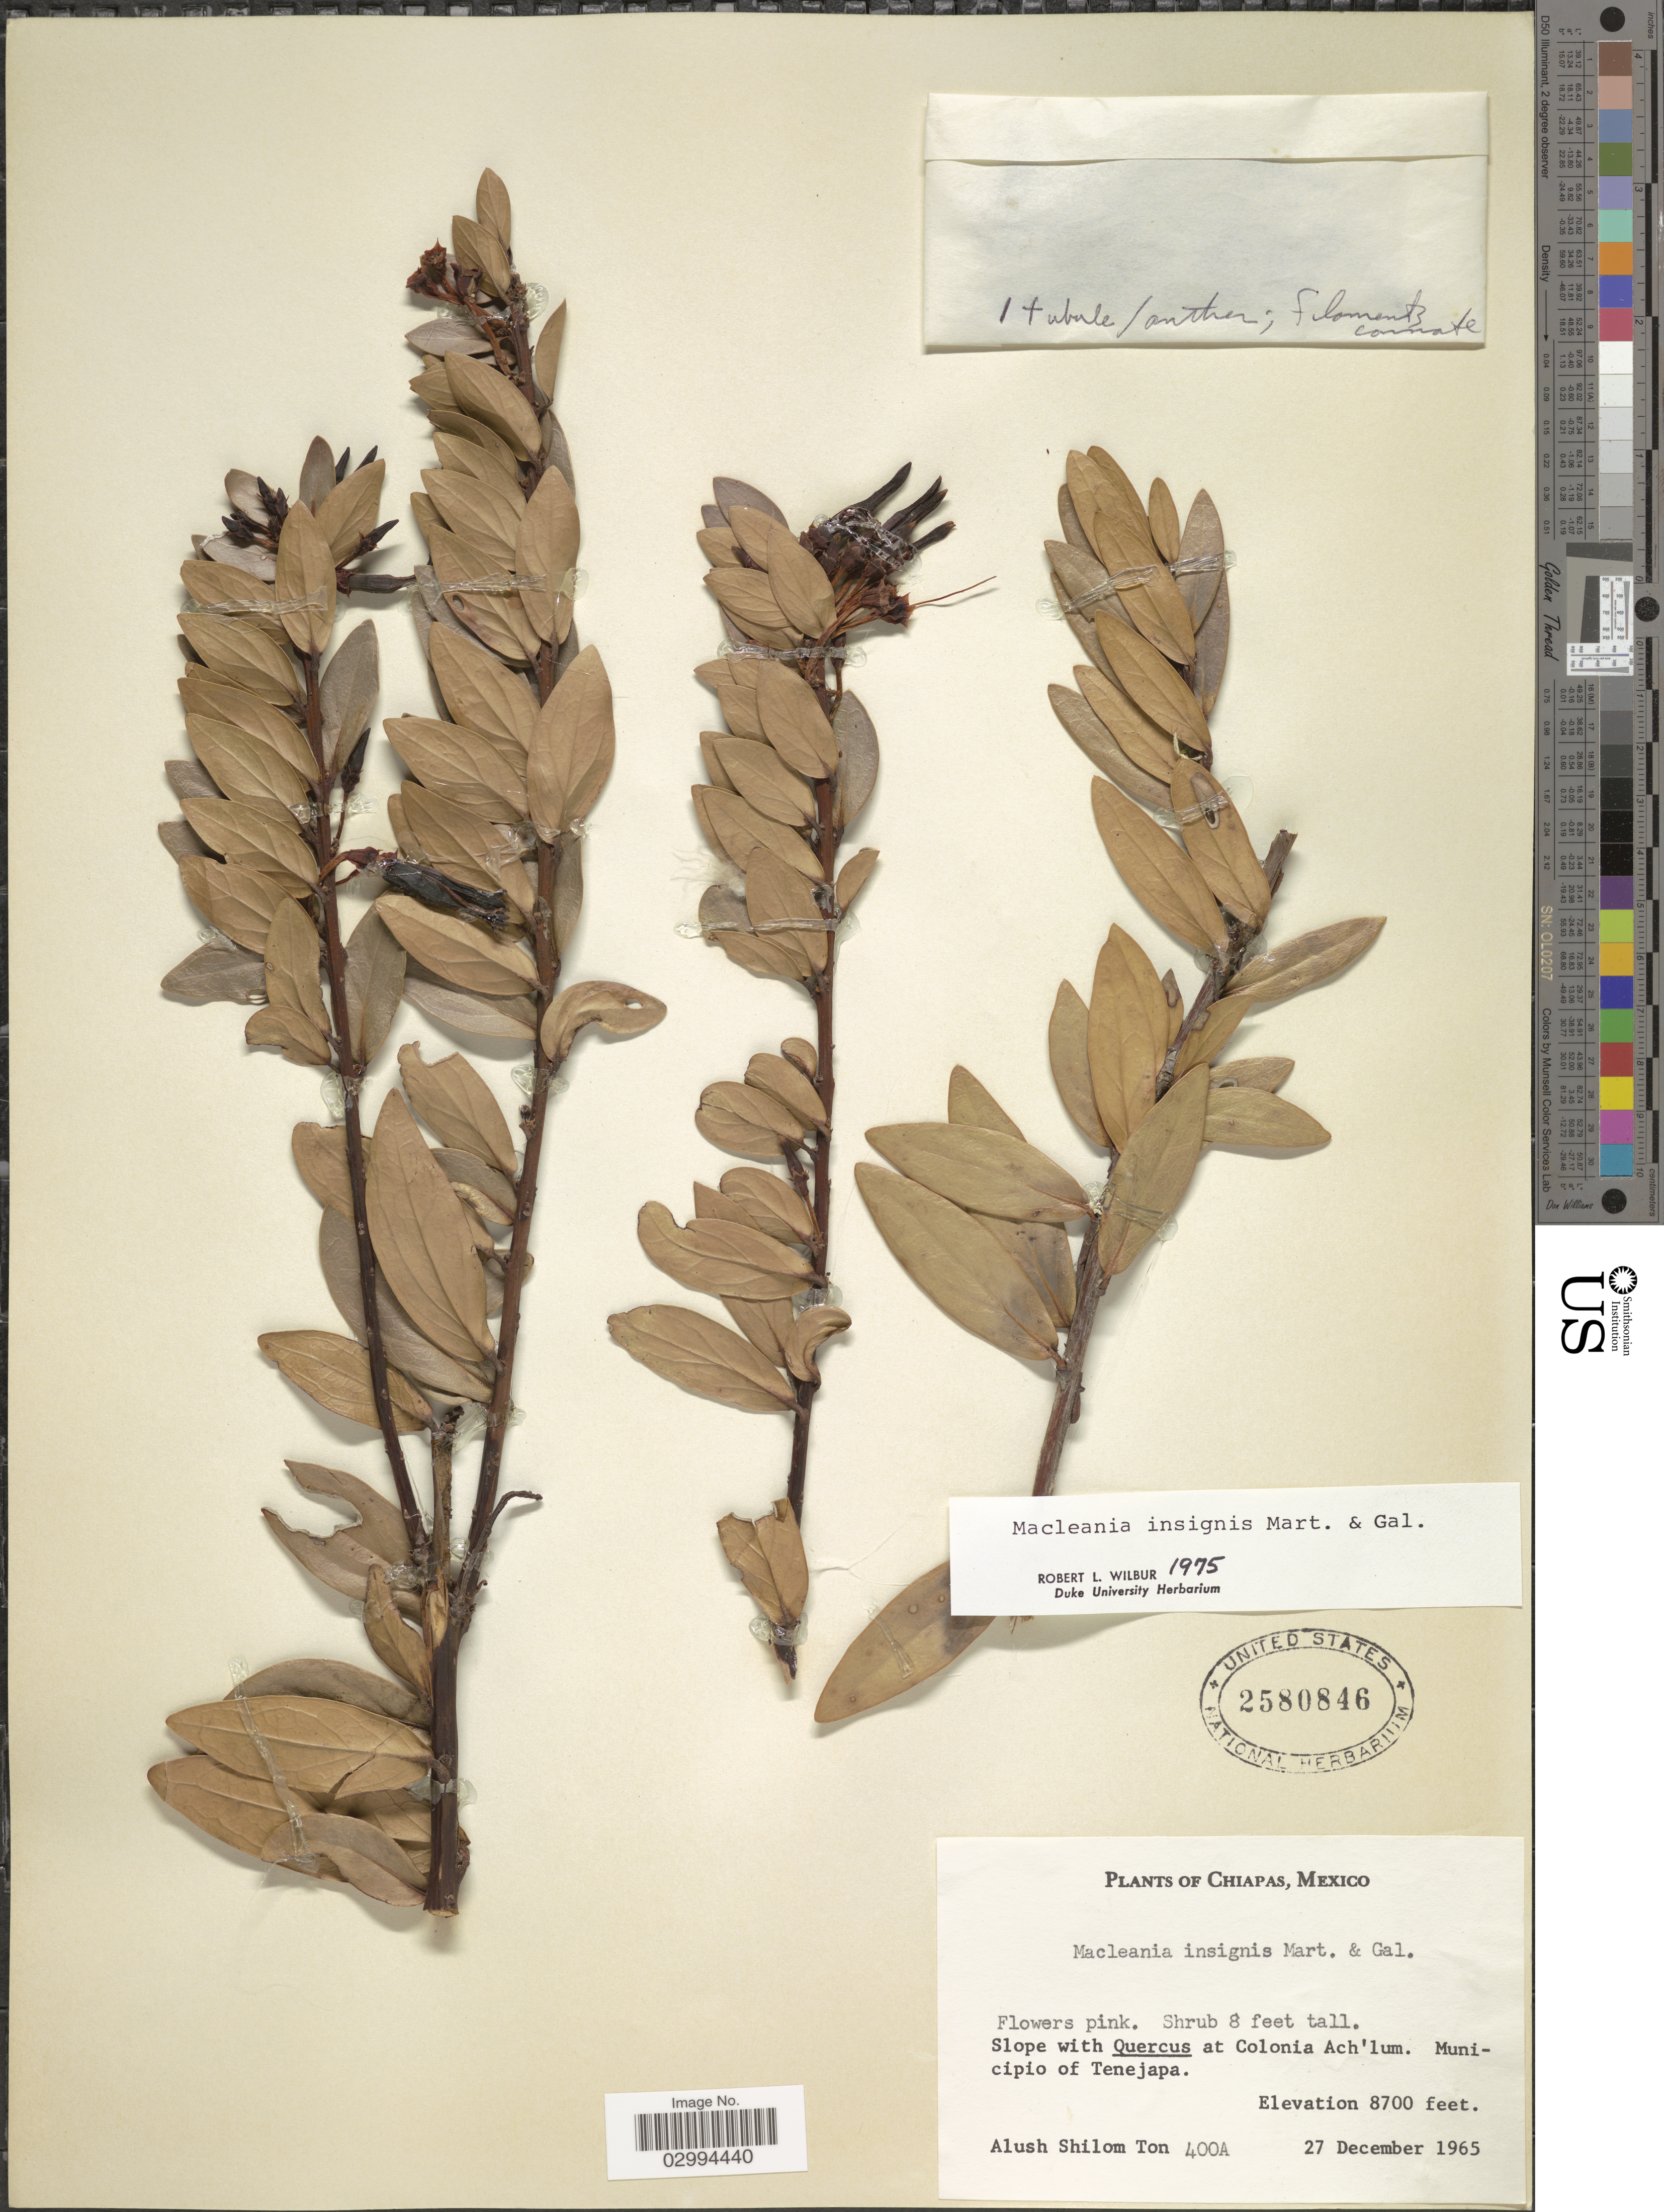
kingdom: Plantae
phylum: Tracheophyta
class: Magnoliopsida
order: Ericales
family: Ericaceae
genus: Macleania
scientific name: Macleania insignis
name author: M. Martens & Galeotti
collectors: A. S. Ton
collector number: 400A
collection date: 1965-12-27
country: Mexico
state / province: Chiapas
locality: Municipio of Tenejapa.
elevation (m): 2652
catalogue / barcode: US 2580846